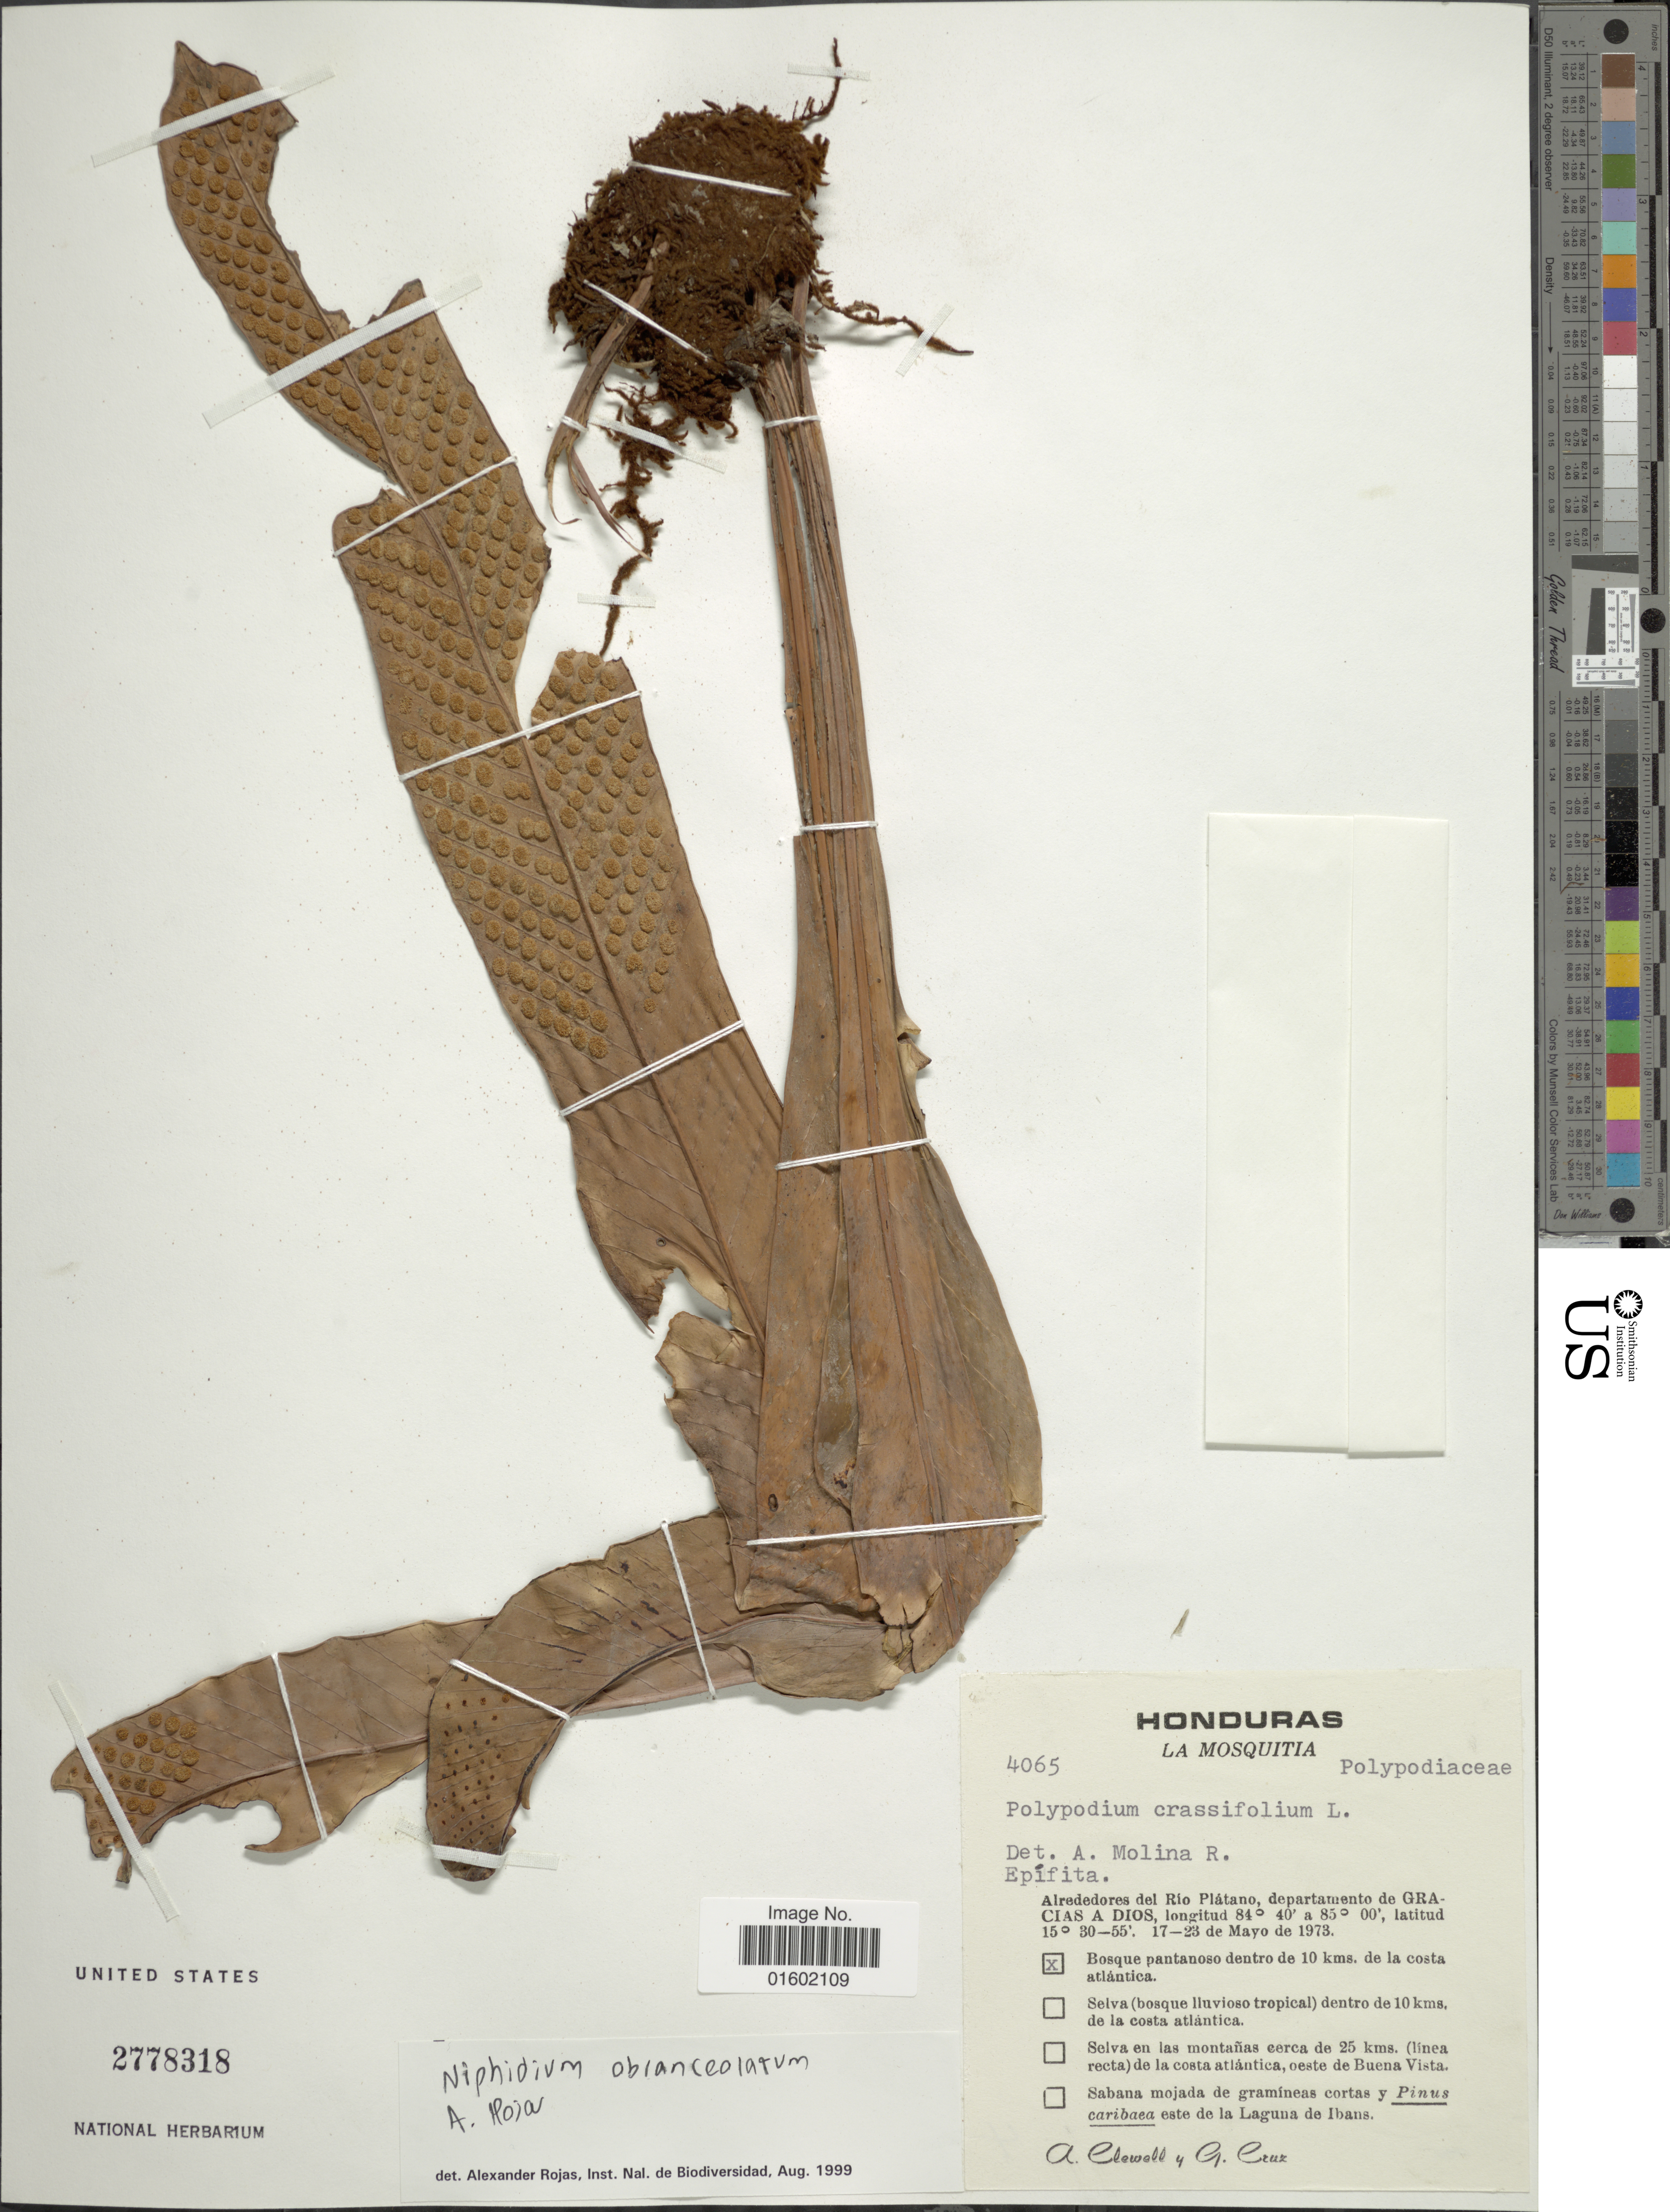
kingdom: Plantae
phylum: Tracheophyta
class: Polypodiopsida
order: Polypodiales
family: Polypodiaceae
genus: Niphidium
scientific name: Niphidium crassifolium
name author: (L.) Lellinger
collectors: A. Clewell & G. Cruz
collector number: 4065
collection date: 1973-05-17/1973-05-23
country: Honduras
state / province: Gracias de Dios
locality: La Mosquita, Alrededores del Rio Platano, departamento de Gracia de Dios, Bosque pantanoso dentro de 10 km, de la costa atlantica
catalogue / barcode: US 2778318